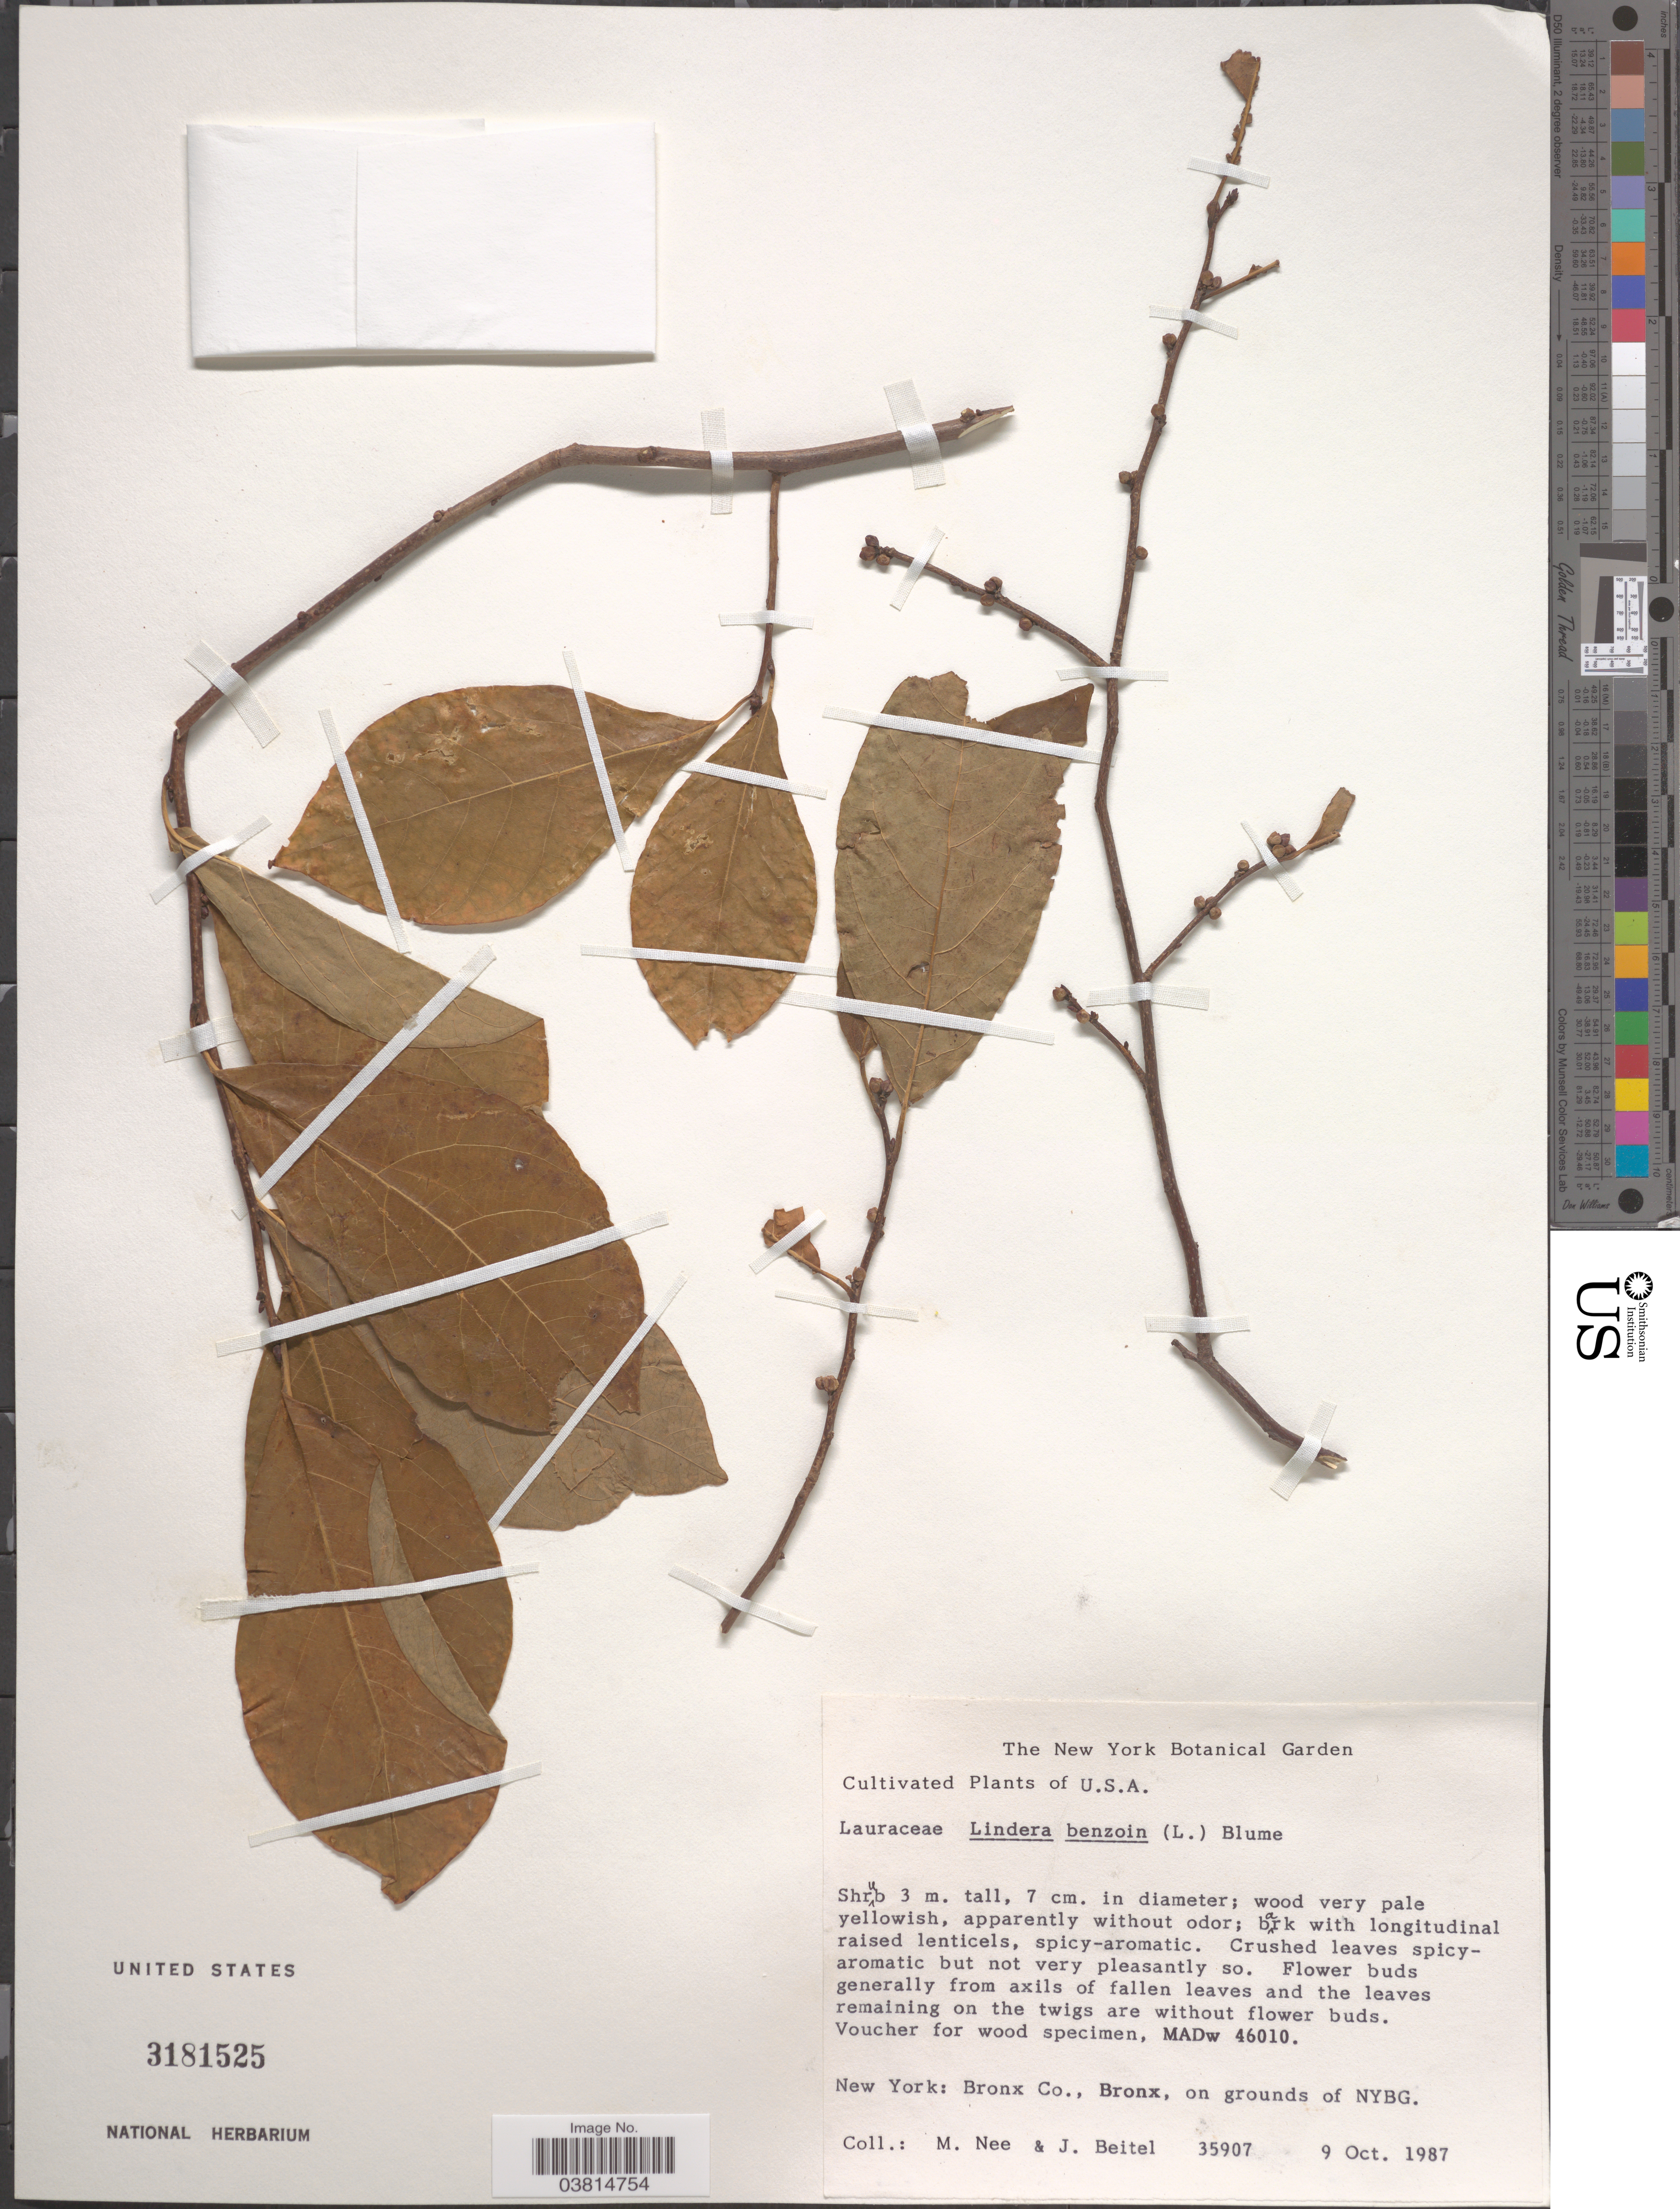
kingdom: Plantae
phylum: Tracheophyta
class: Magnoliopsida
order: Laurales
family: Lauraceae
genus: Lindera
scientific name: Lindera benzoin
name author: (L.) Blume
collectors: M. Nee & J. M. Beitel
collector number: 35907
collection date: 1987-10-09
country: United States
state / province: New York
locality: The New York Botanical Garden. Bronx Co., Bronx, on grounds of NYBG.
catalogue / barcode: US 3181525